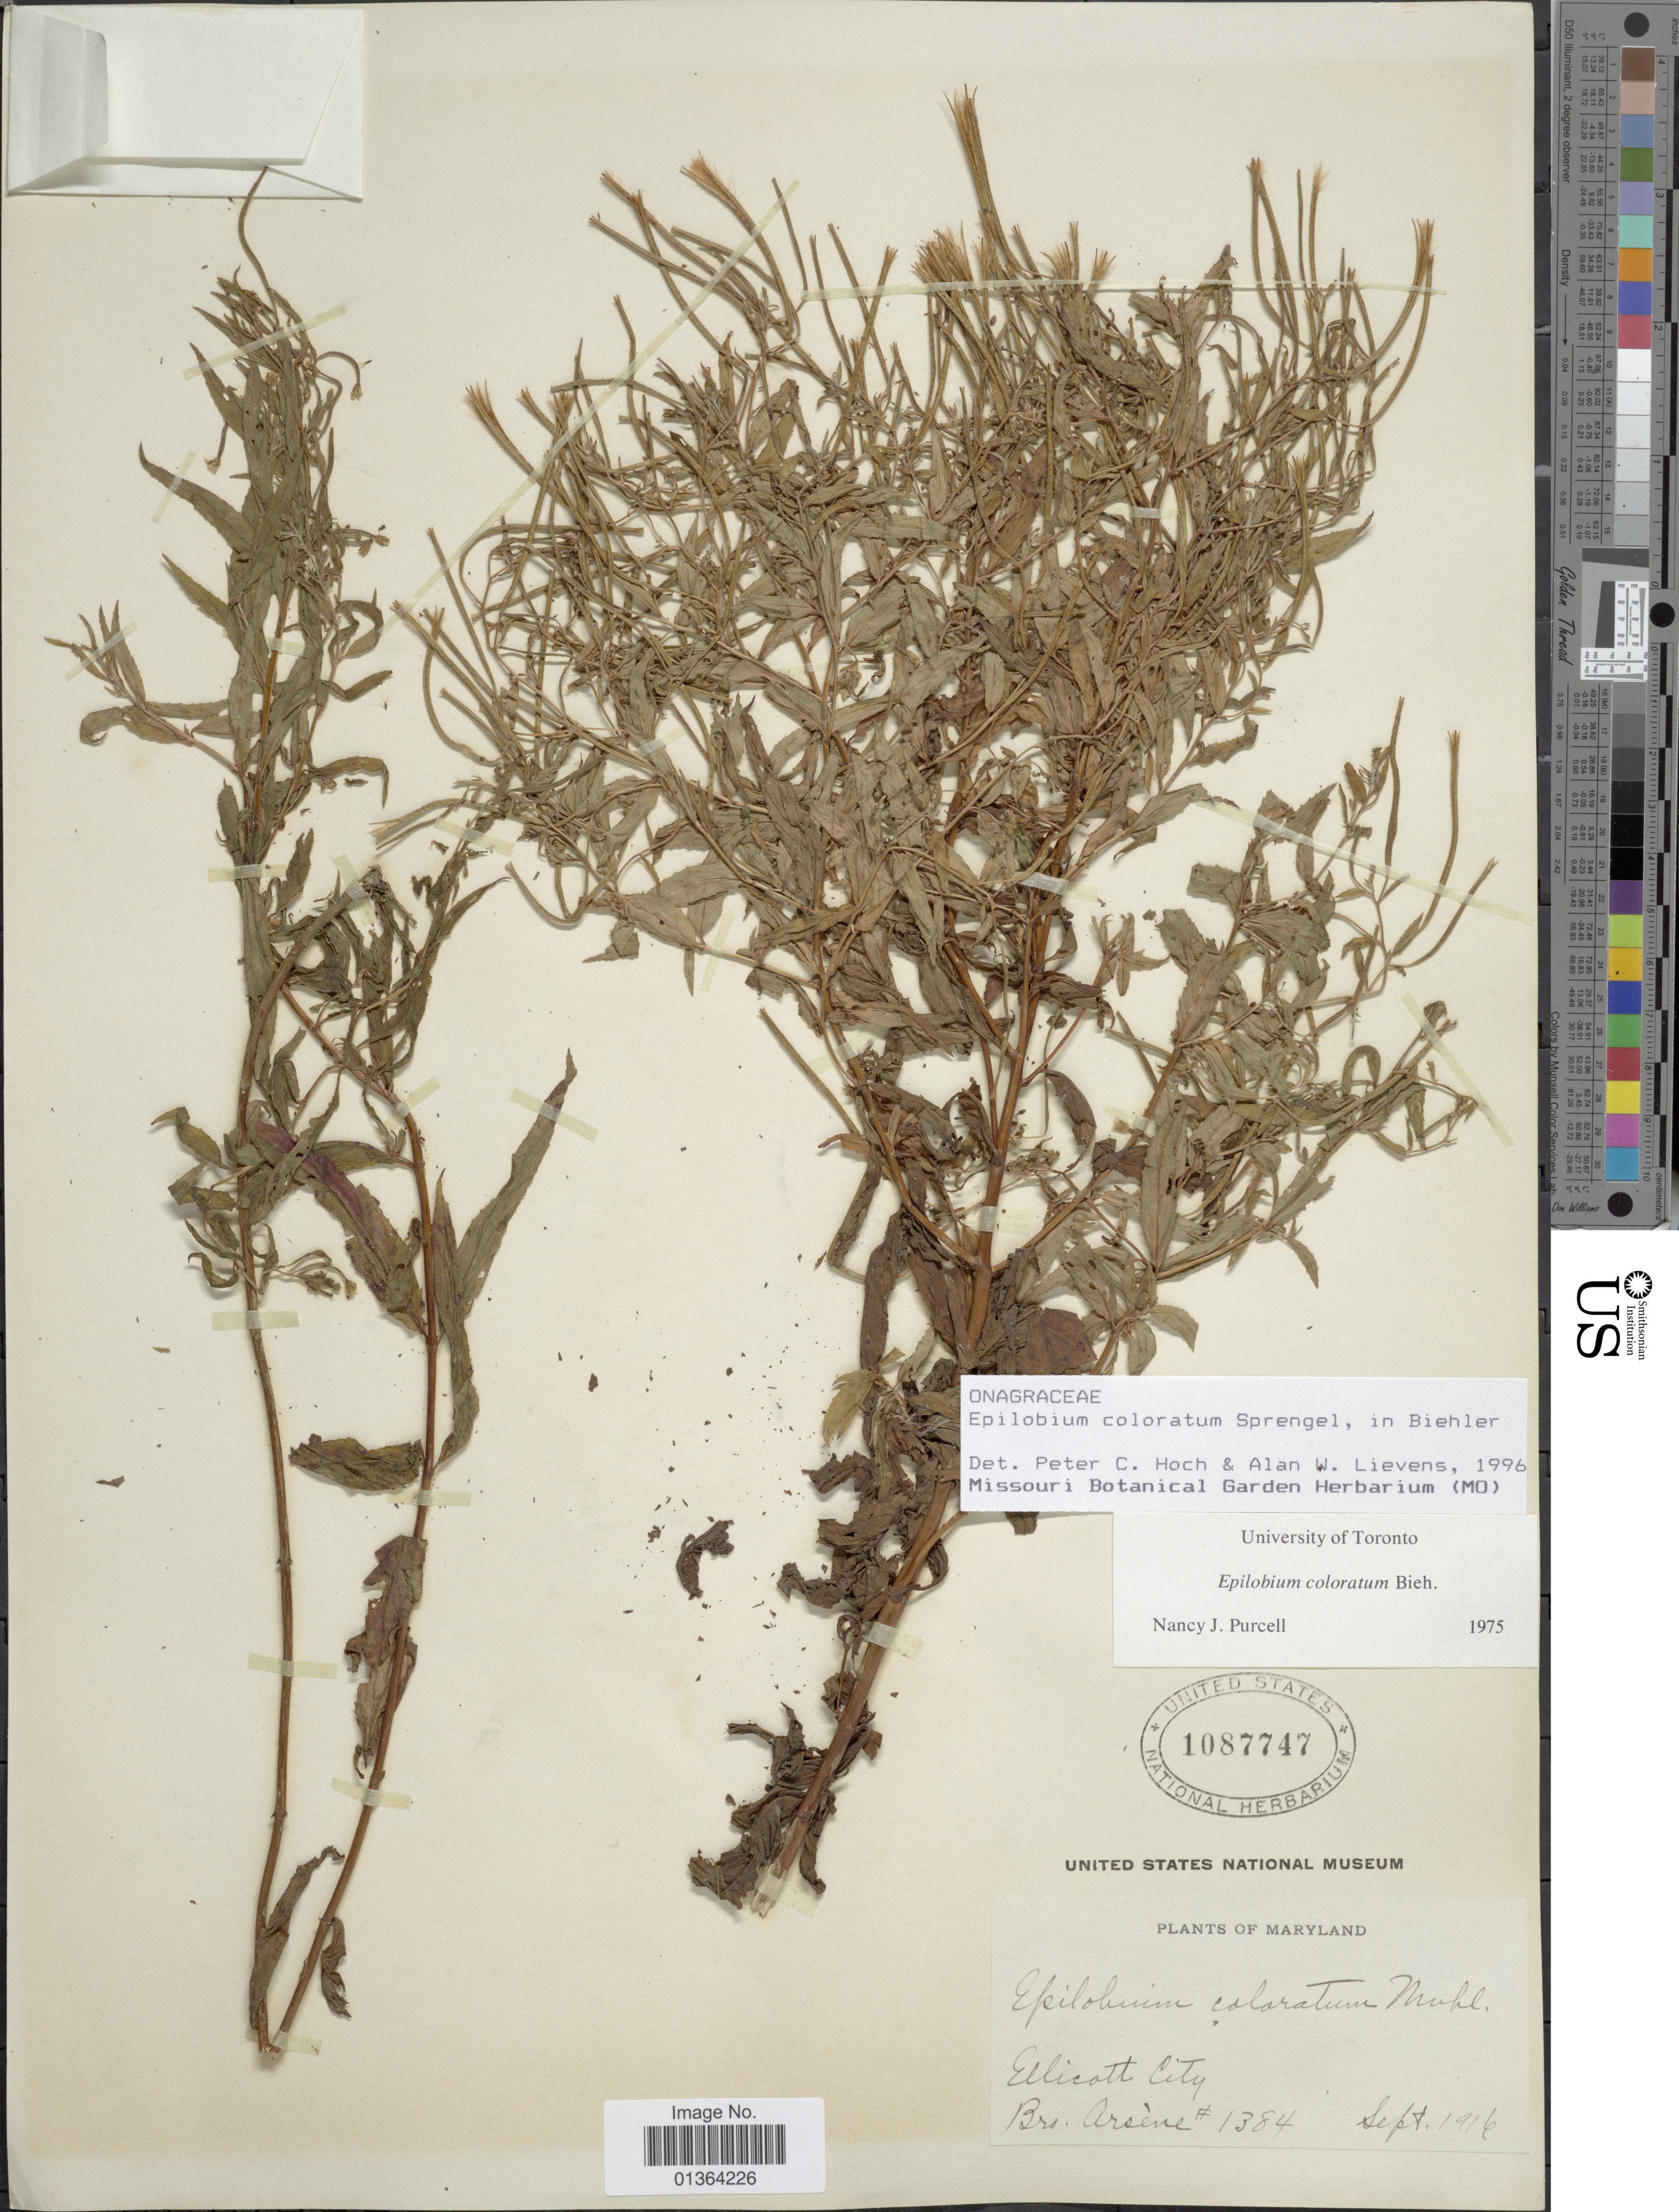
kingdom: Plantae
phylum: Tracheophyta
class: Magnoliopsida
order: Myrtales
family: Onagraceae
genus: Epilobium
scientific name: Epilobium coloratum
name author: Biehler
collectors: Bro. G. Arsène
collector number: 1384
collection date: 1916-09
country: United States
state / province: Maryland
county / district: Howard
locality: Ellicott City.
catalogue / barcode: US 1087747